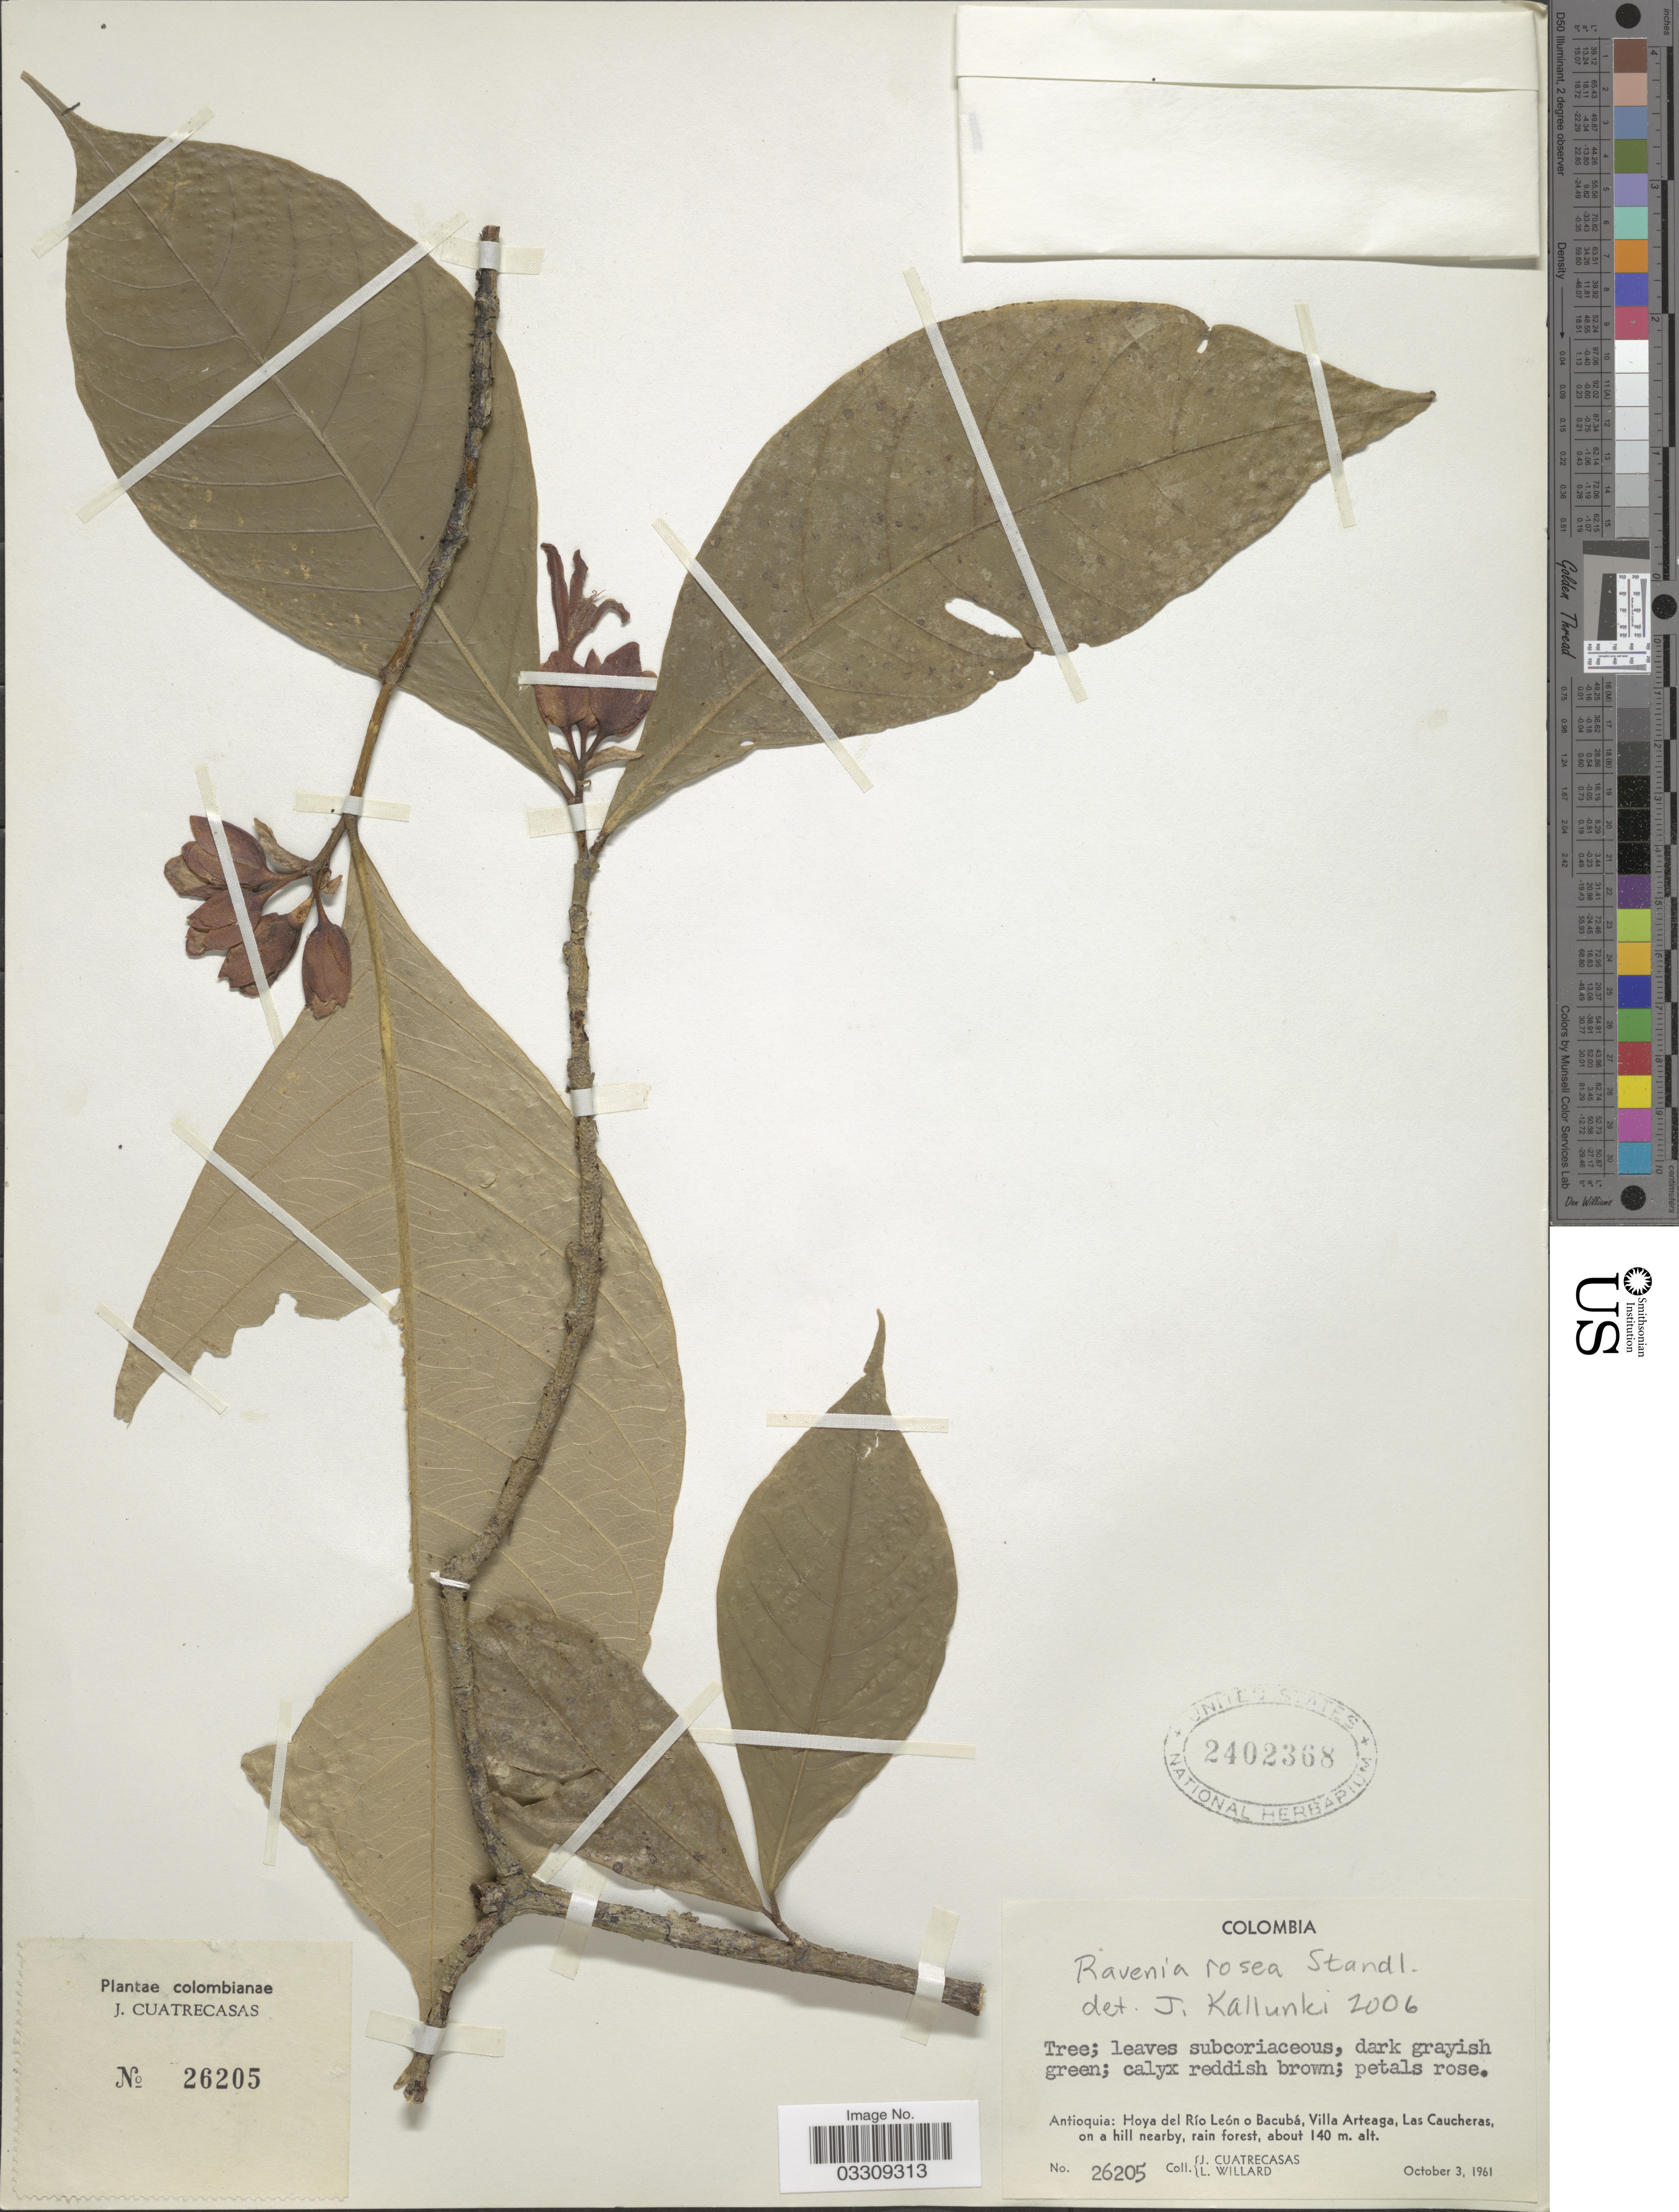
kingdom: Plantae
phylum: Tracheophyta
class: Magnoliopsida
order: Sapindales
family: Rutaceae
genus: Ravenia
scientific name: Ravenia rosea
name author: Standl.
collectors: J. Cuatrecasas & L. Willard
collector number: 26205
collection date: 1961-10-03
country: Colombia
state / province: Antioquia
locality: Hoya del Río León o Bacubá, Villa Arteaga, Las Caucheras.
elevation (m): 140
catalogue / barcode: US 2402368